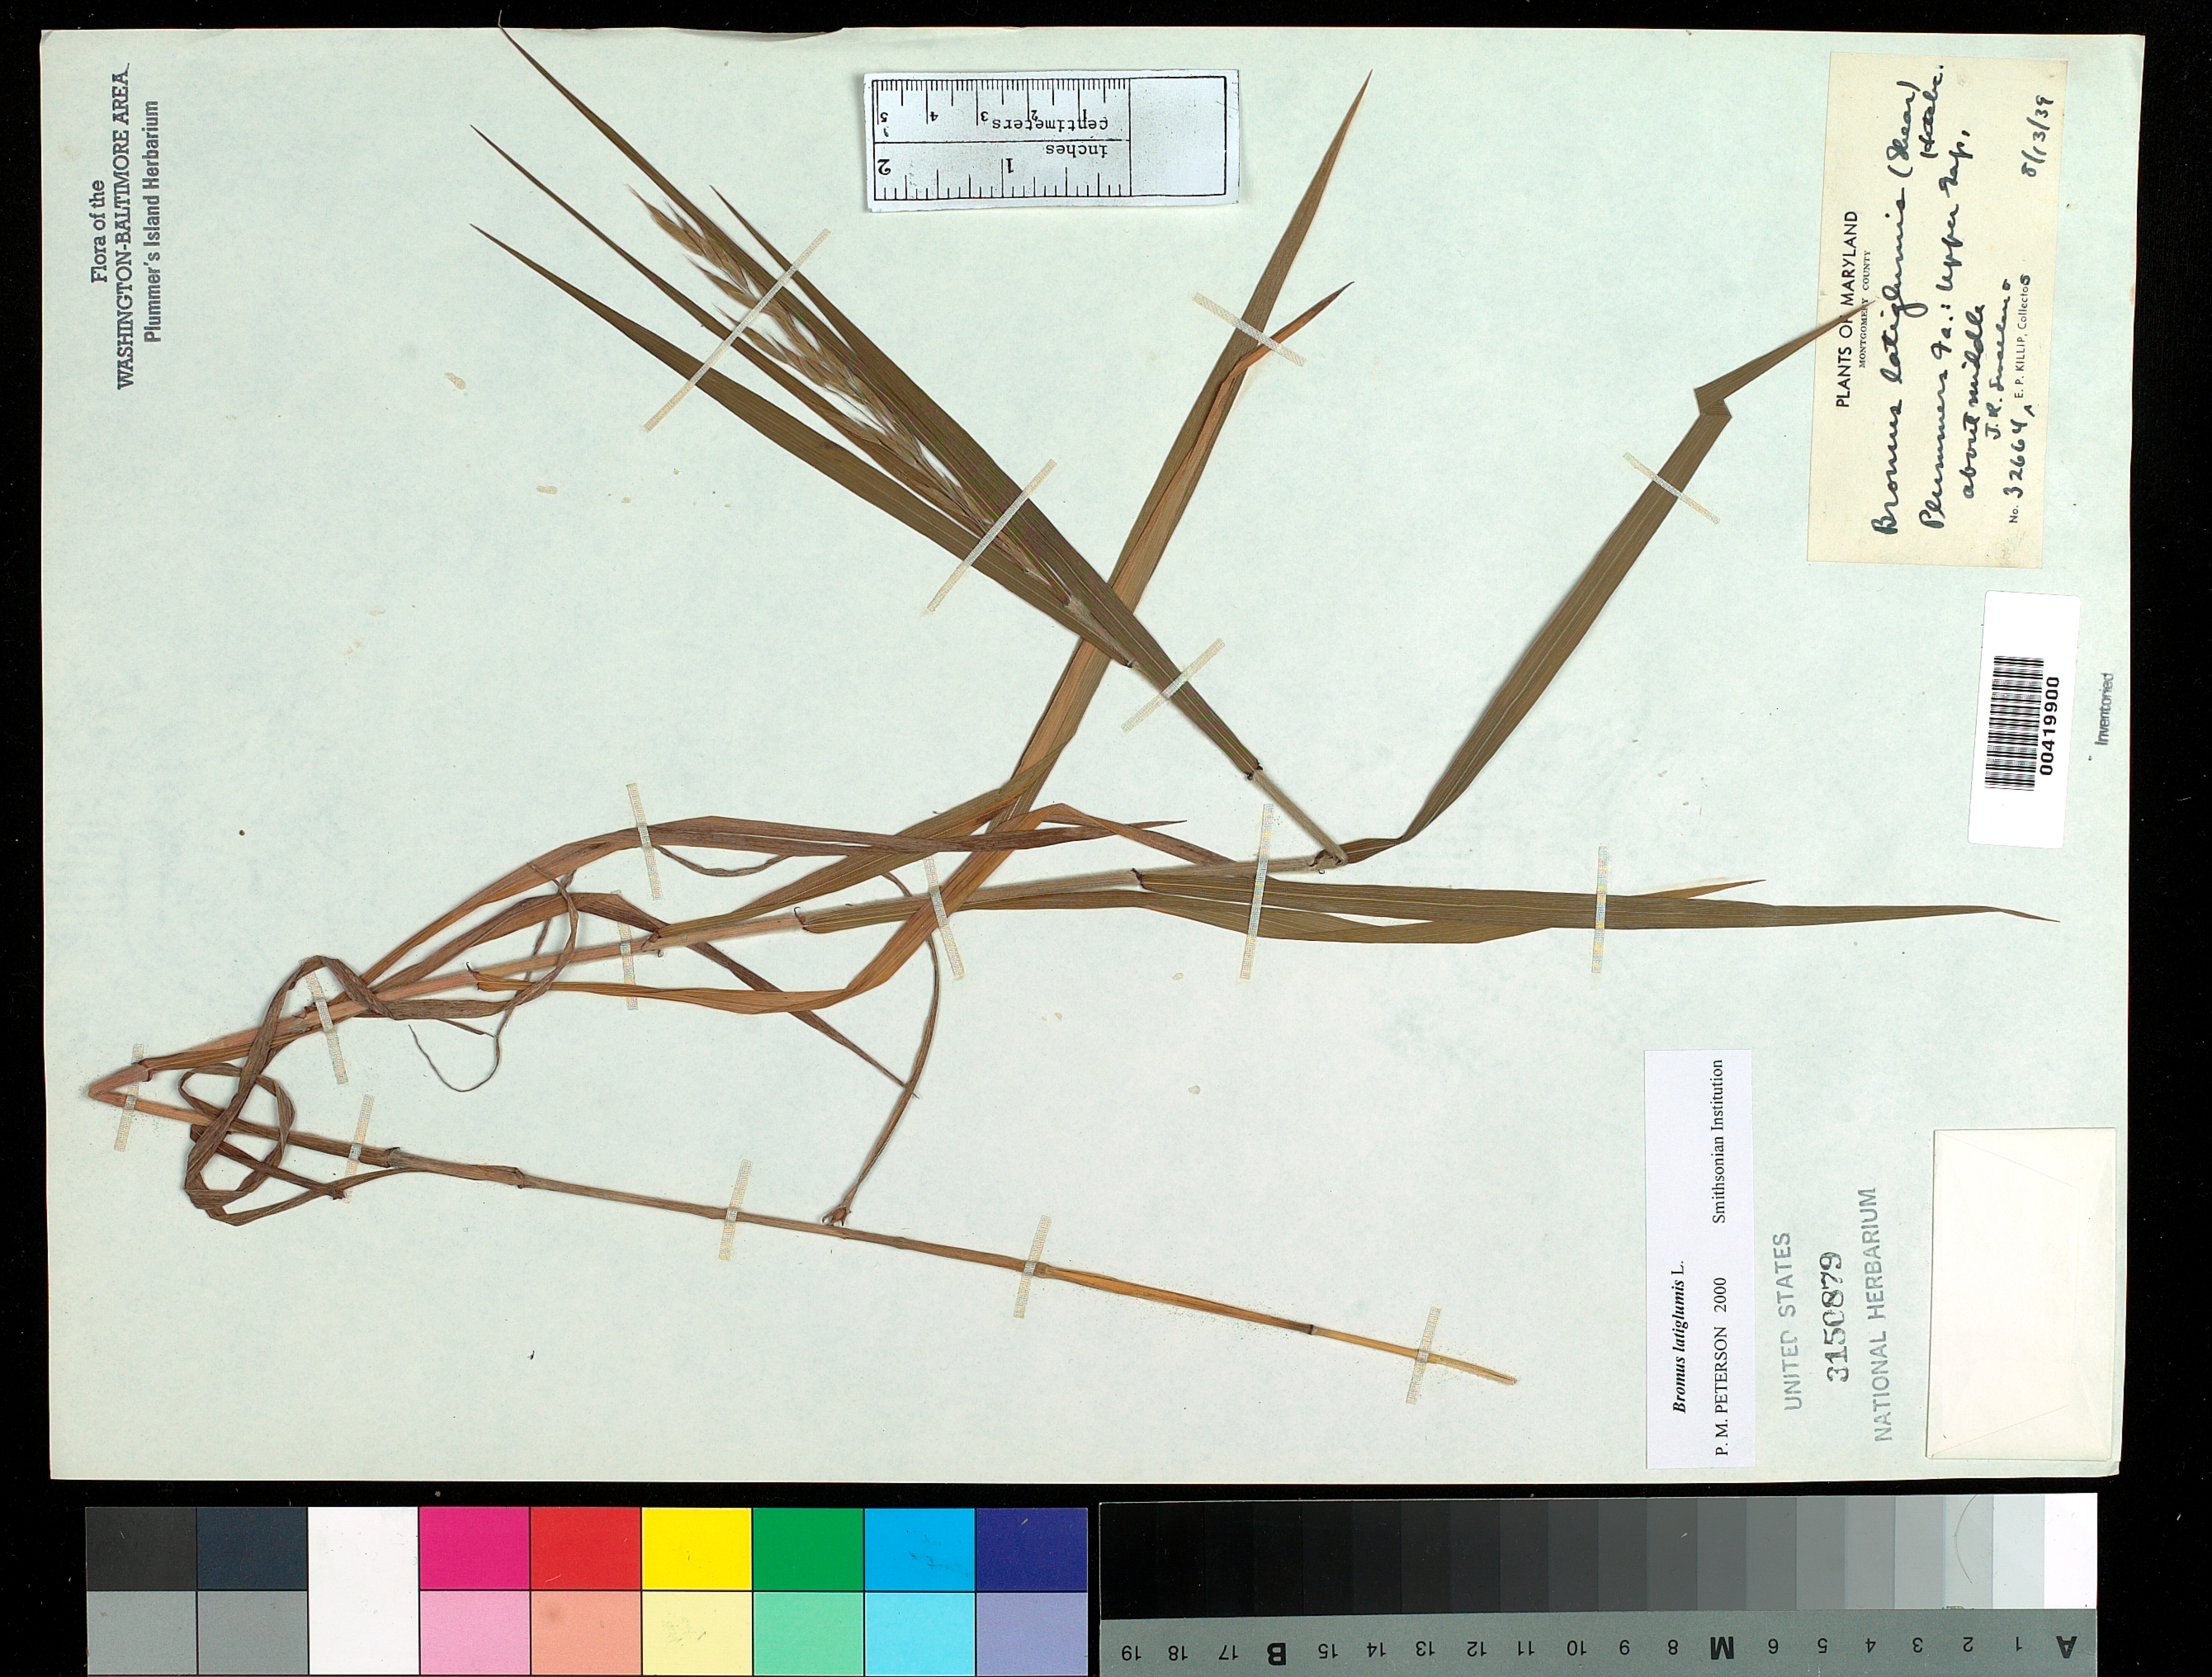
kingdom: Plantae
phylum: Tracheophyta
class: Liliopsida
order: Poales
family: Poaceae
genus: Bromus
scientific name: Bromus latiglumis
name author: (Scribn. ex Shear) Hitchc.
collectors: E. P. Killip & J. R. Swallen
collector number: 32664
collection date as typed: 13 Aug 1939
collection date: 1939-08-13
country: United States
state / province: Maryland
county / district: Montgomery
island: Plummers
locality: Plummer's Island; Upper Gap, about Middle C. & O. Canal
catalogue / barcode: US 3150879